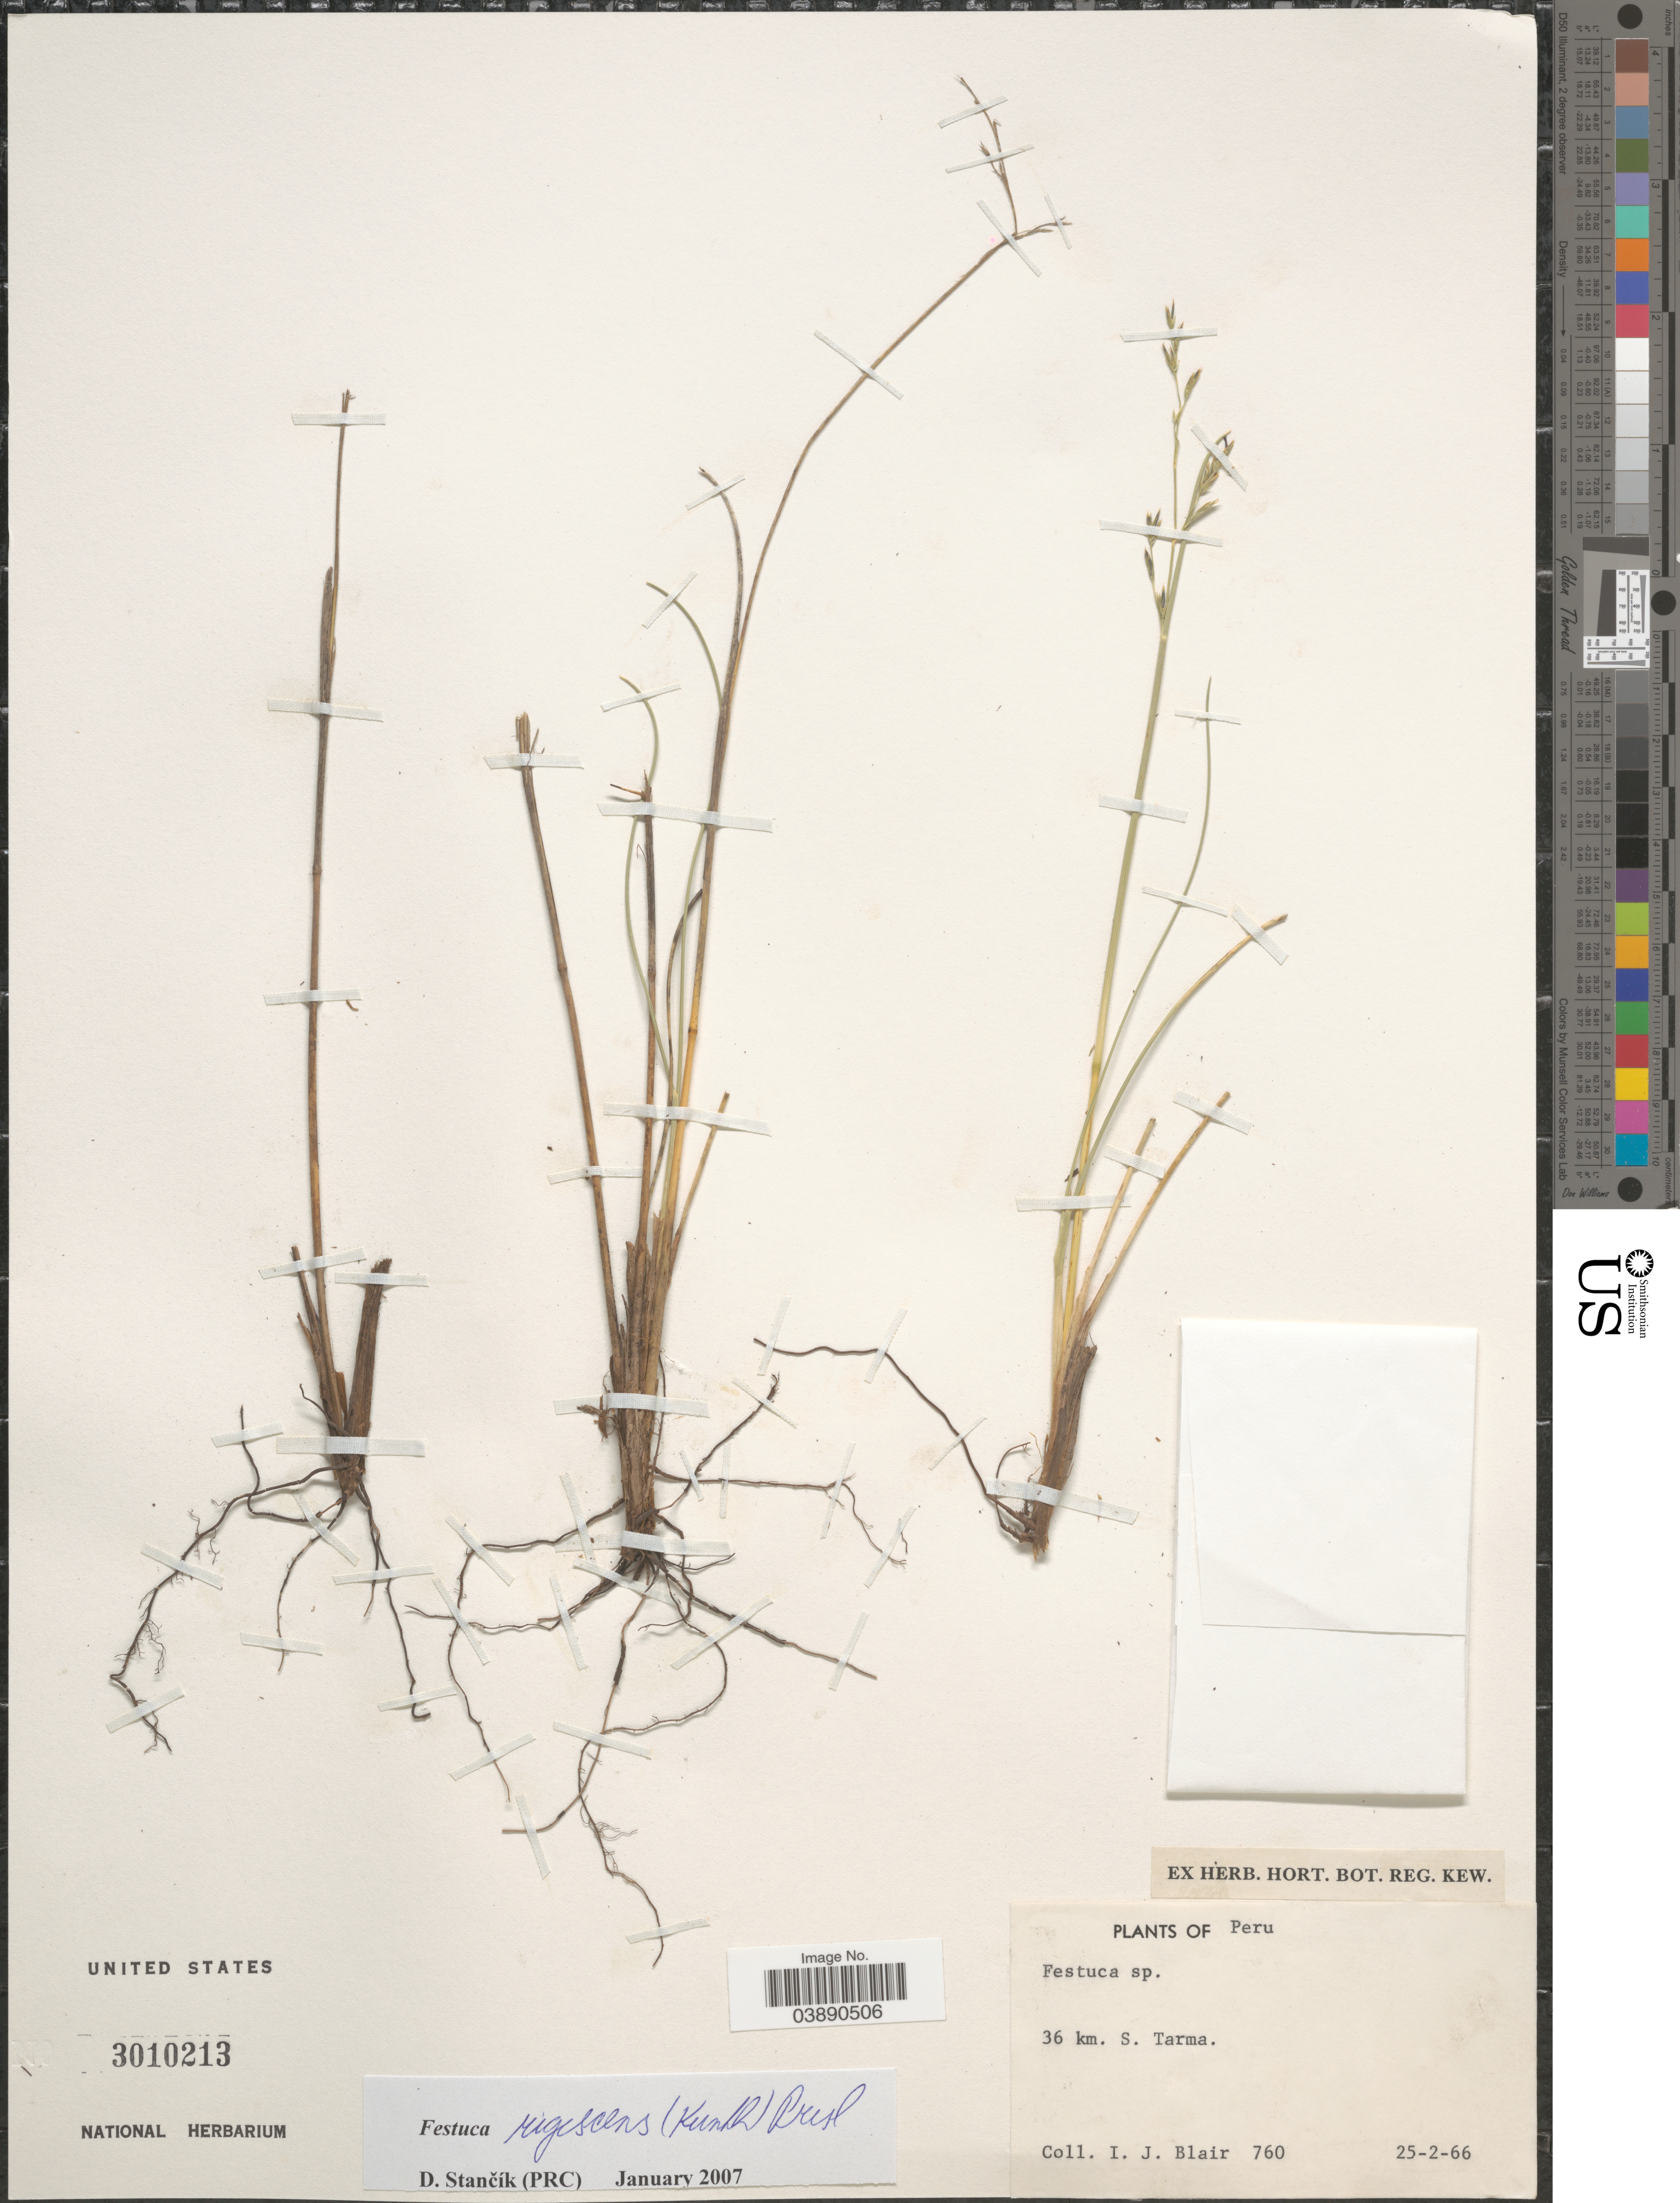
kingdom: Plantae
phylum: Tracheophyta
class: Liliopsida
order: Poales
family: Poaceae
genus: Festuca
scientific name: Festuca rigescens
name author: (J. Presl) Kunth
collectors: I. Blair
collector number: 760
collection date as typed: Transcribed d/m/y: 25/2/66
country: Peru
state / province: Junín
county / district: Tarma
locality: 36 km. S. Tarma.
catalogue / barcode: US 3010213